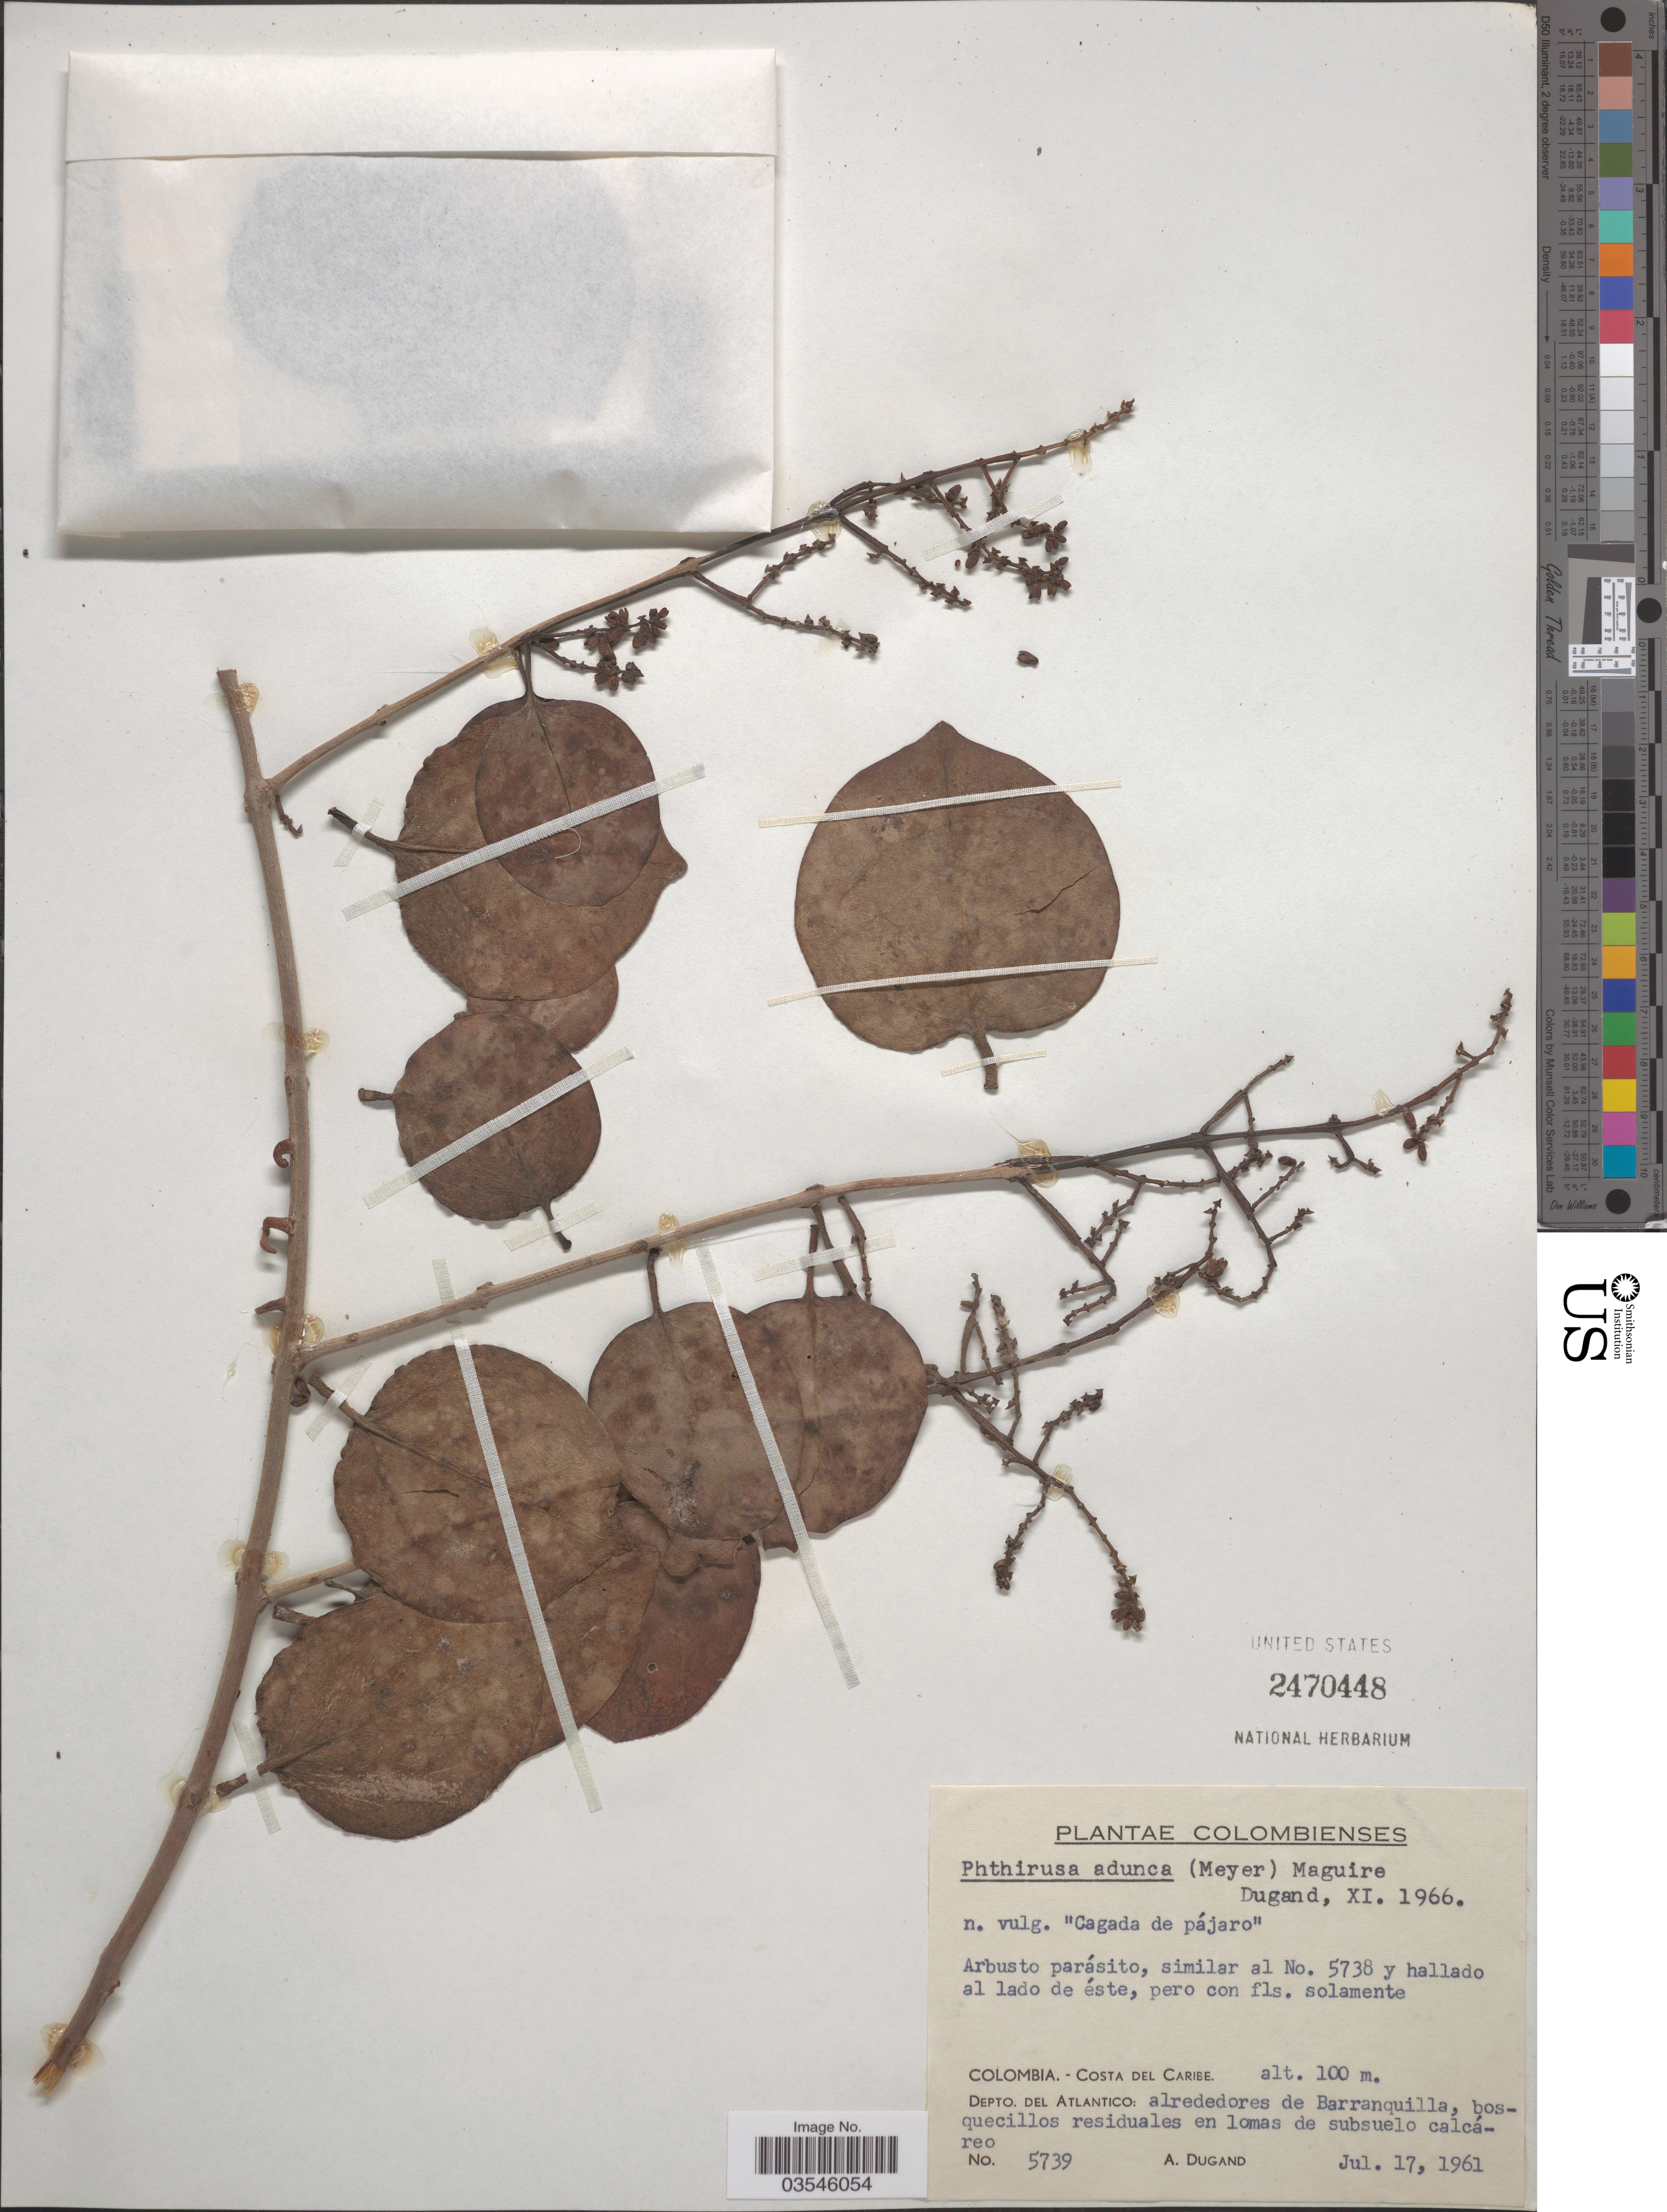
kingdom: Plantae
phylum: Tracheophyta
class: Magnoliopsida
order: Santalales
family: Loranthaceae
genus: Phthirusa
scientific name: Phthirusa adunca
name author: (G. Mey.) Maguire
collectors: A. Dugand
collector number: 5739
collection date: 1961-07-17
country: Colombia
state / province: Atlántico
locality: Costa del Caribe. Depto. del Atlantico: alrededores de Barranquilla.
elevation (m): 100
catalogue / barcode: US 2470448